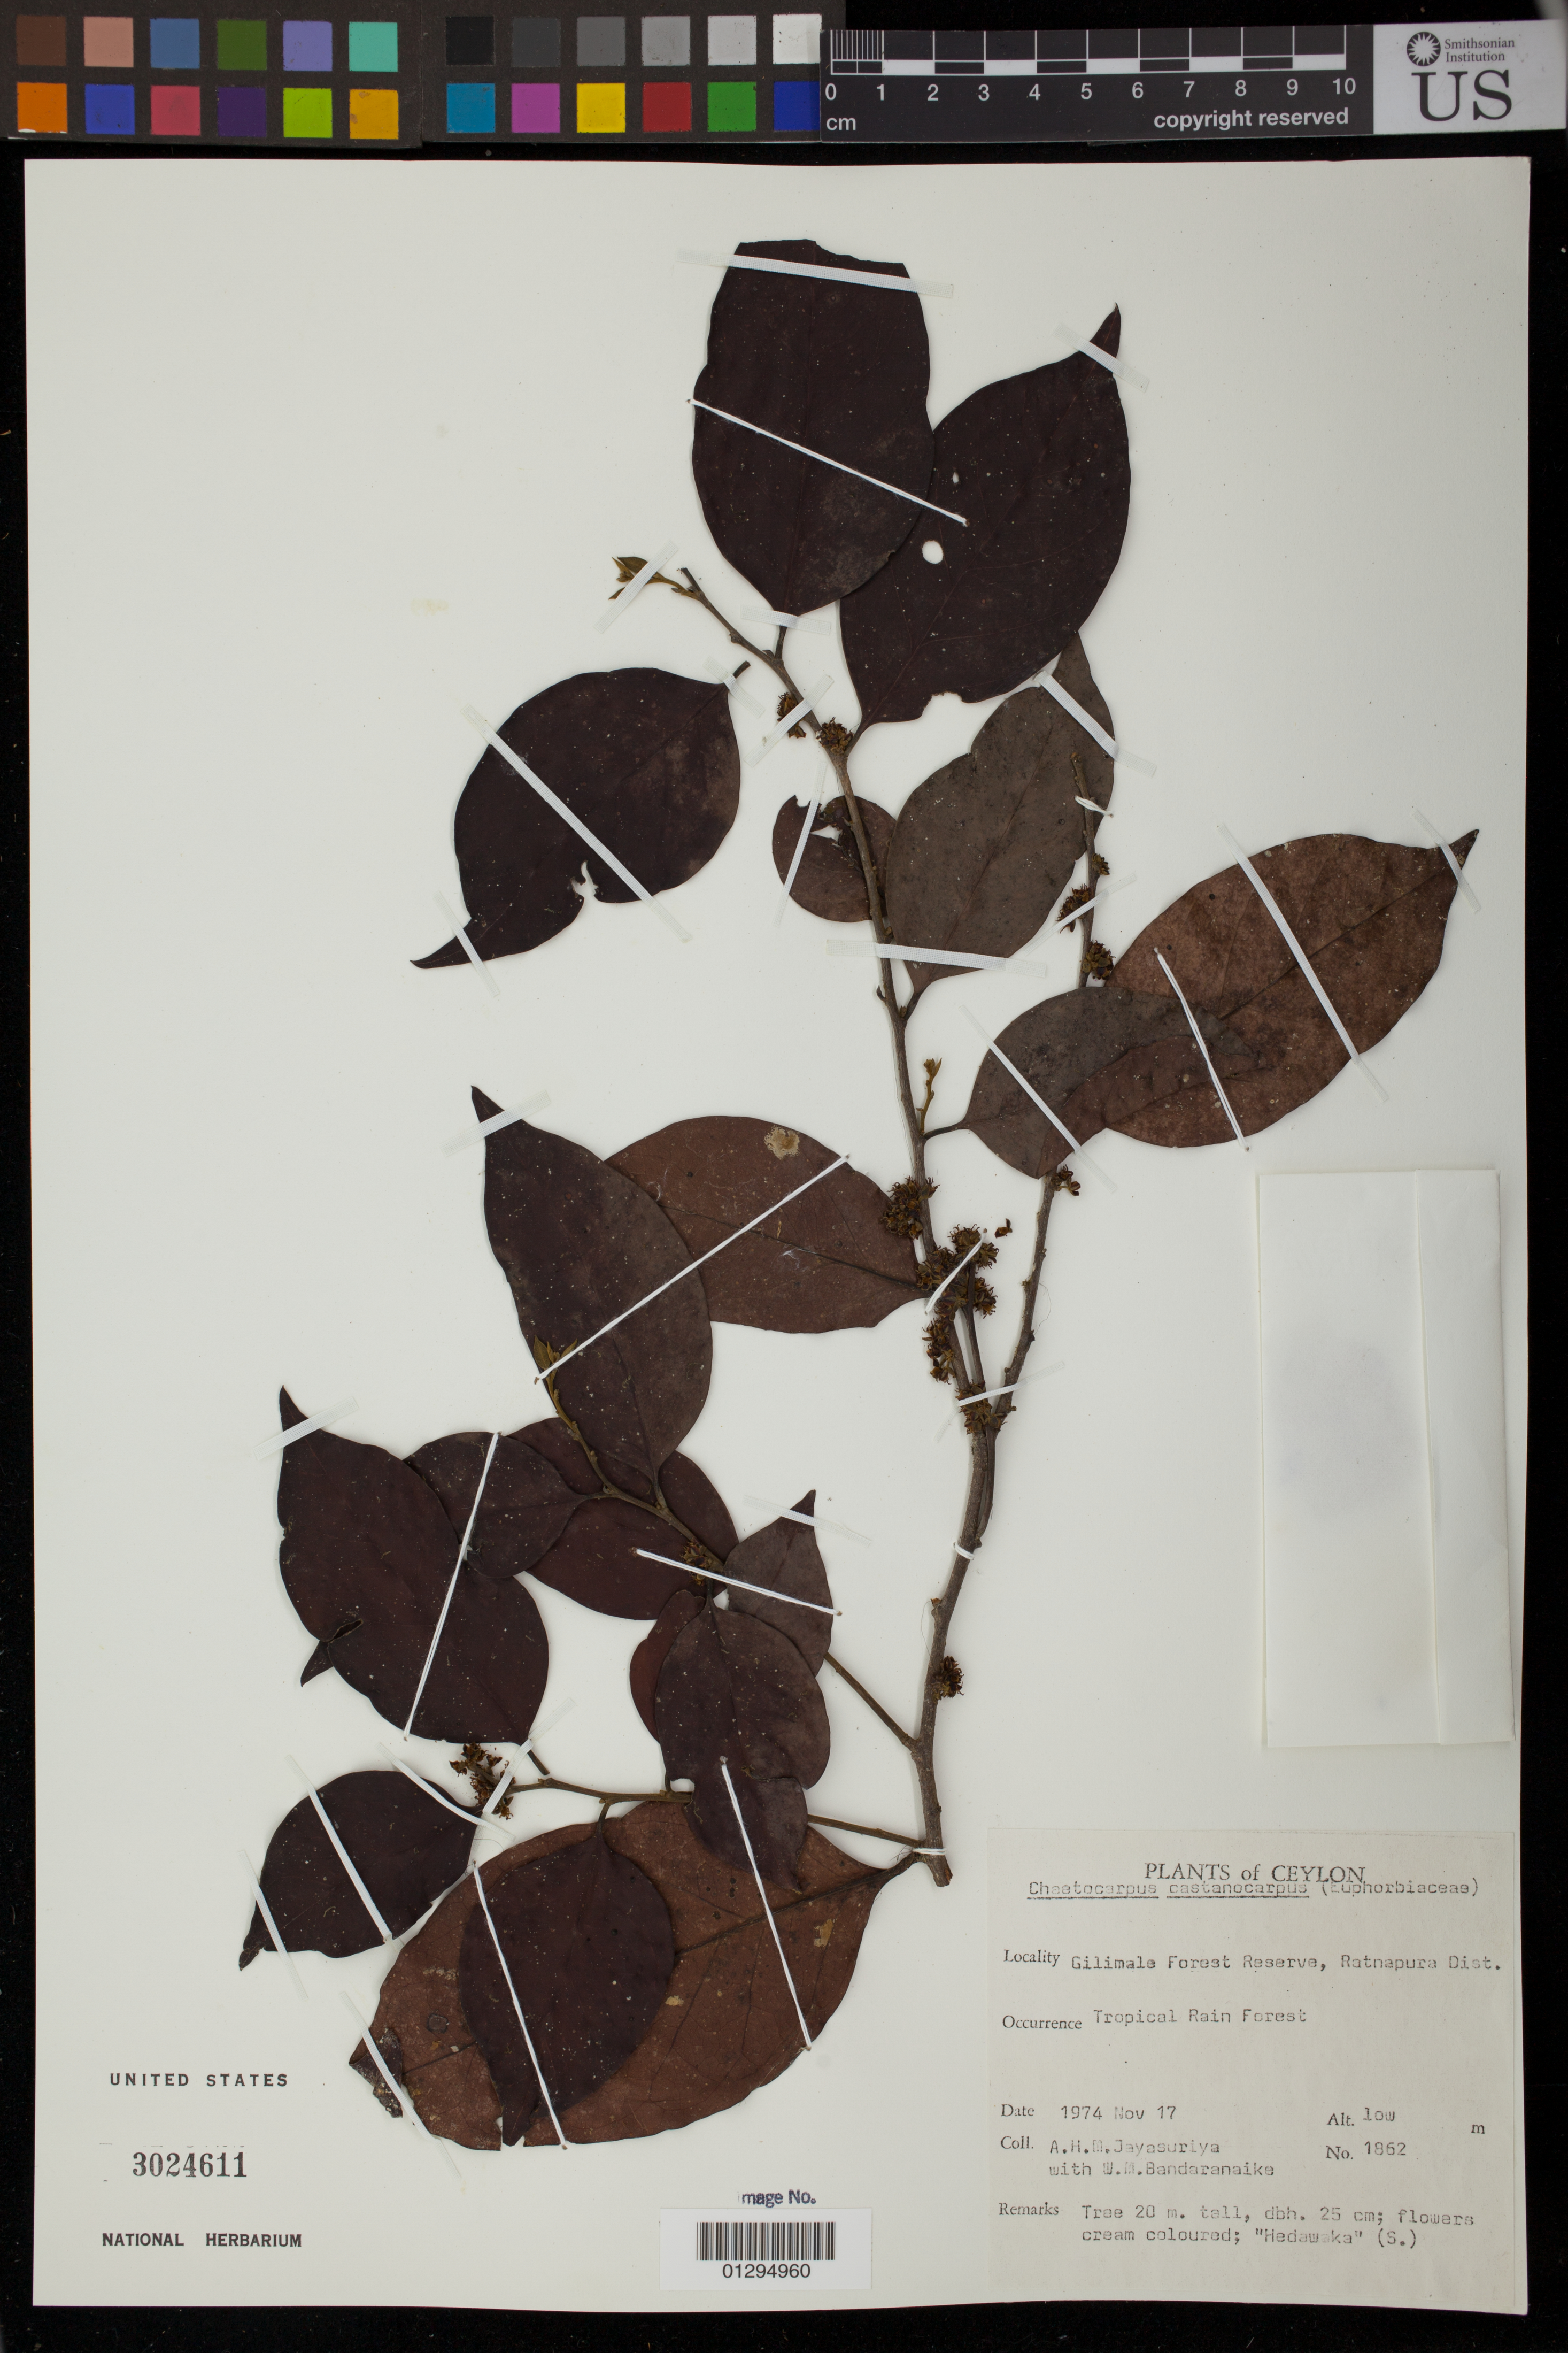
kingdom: Plantae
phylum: Tracheophyta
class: Magnoliopsida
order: Malpighiales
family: Peraceae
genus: Chaetocarpus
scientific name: Chaetocarpus castanocarpus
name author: (Roxb.) Thwaites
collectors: A. H. Jayasuriya & W. Bandaranayake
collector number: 1862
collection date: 1974-11-17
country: Sri Lanka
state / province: Sabaragamuwa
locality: Gilimale Forest Reserve, Ratnapura Dist.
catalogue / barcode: US 3024611